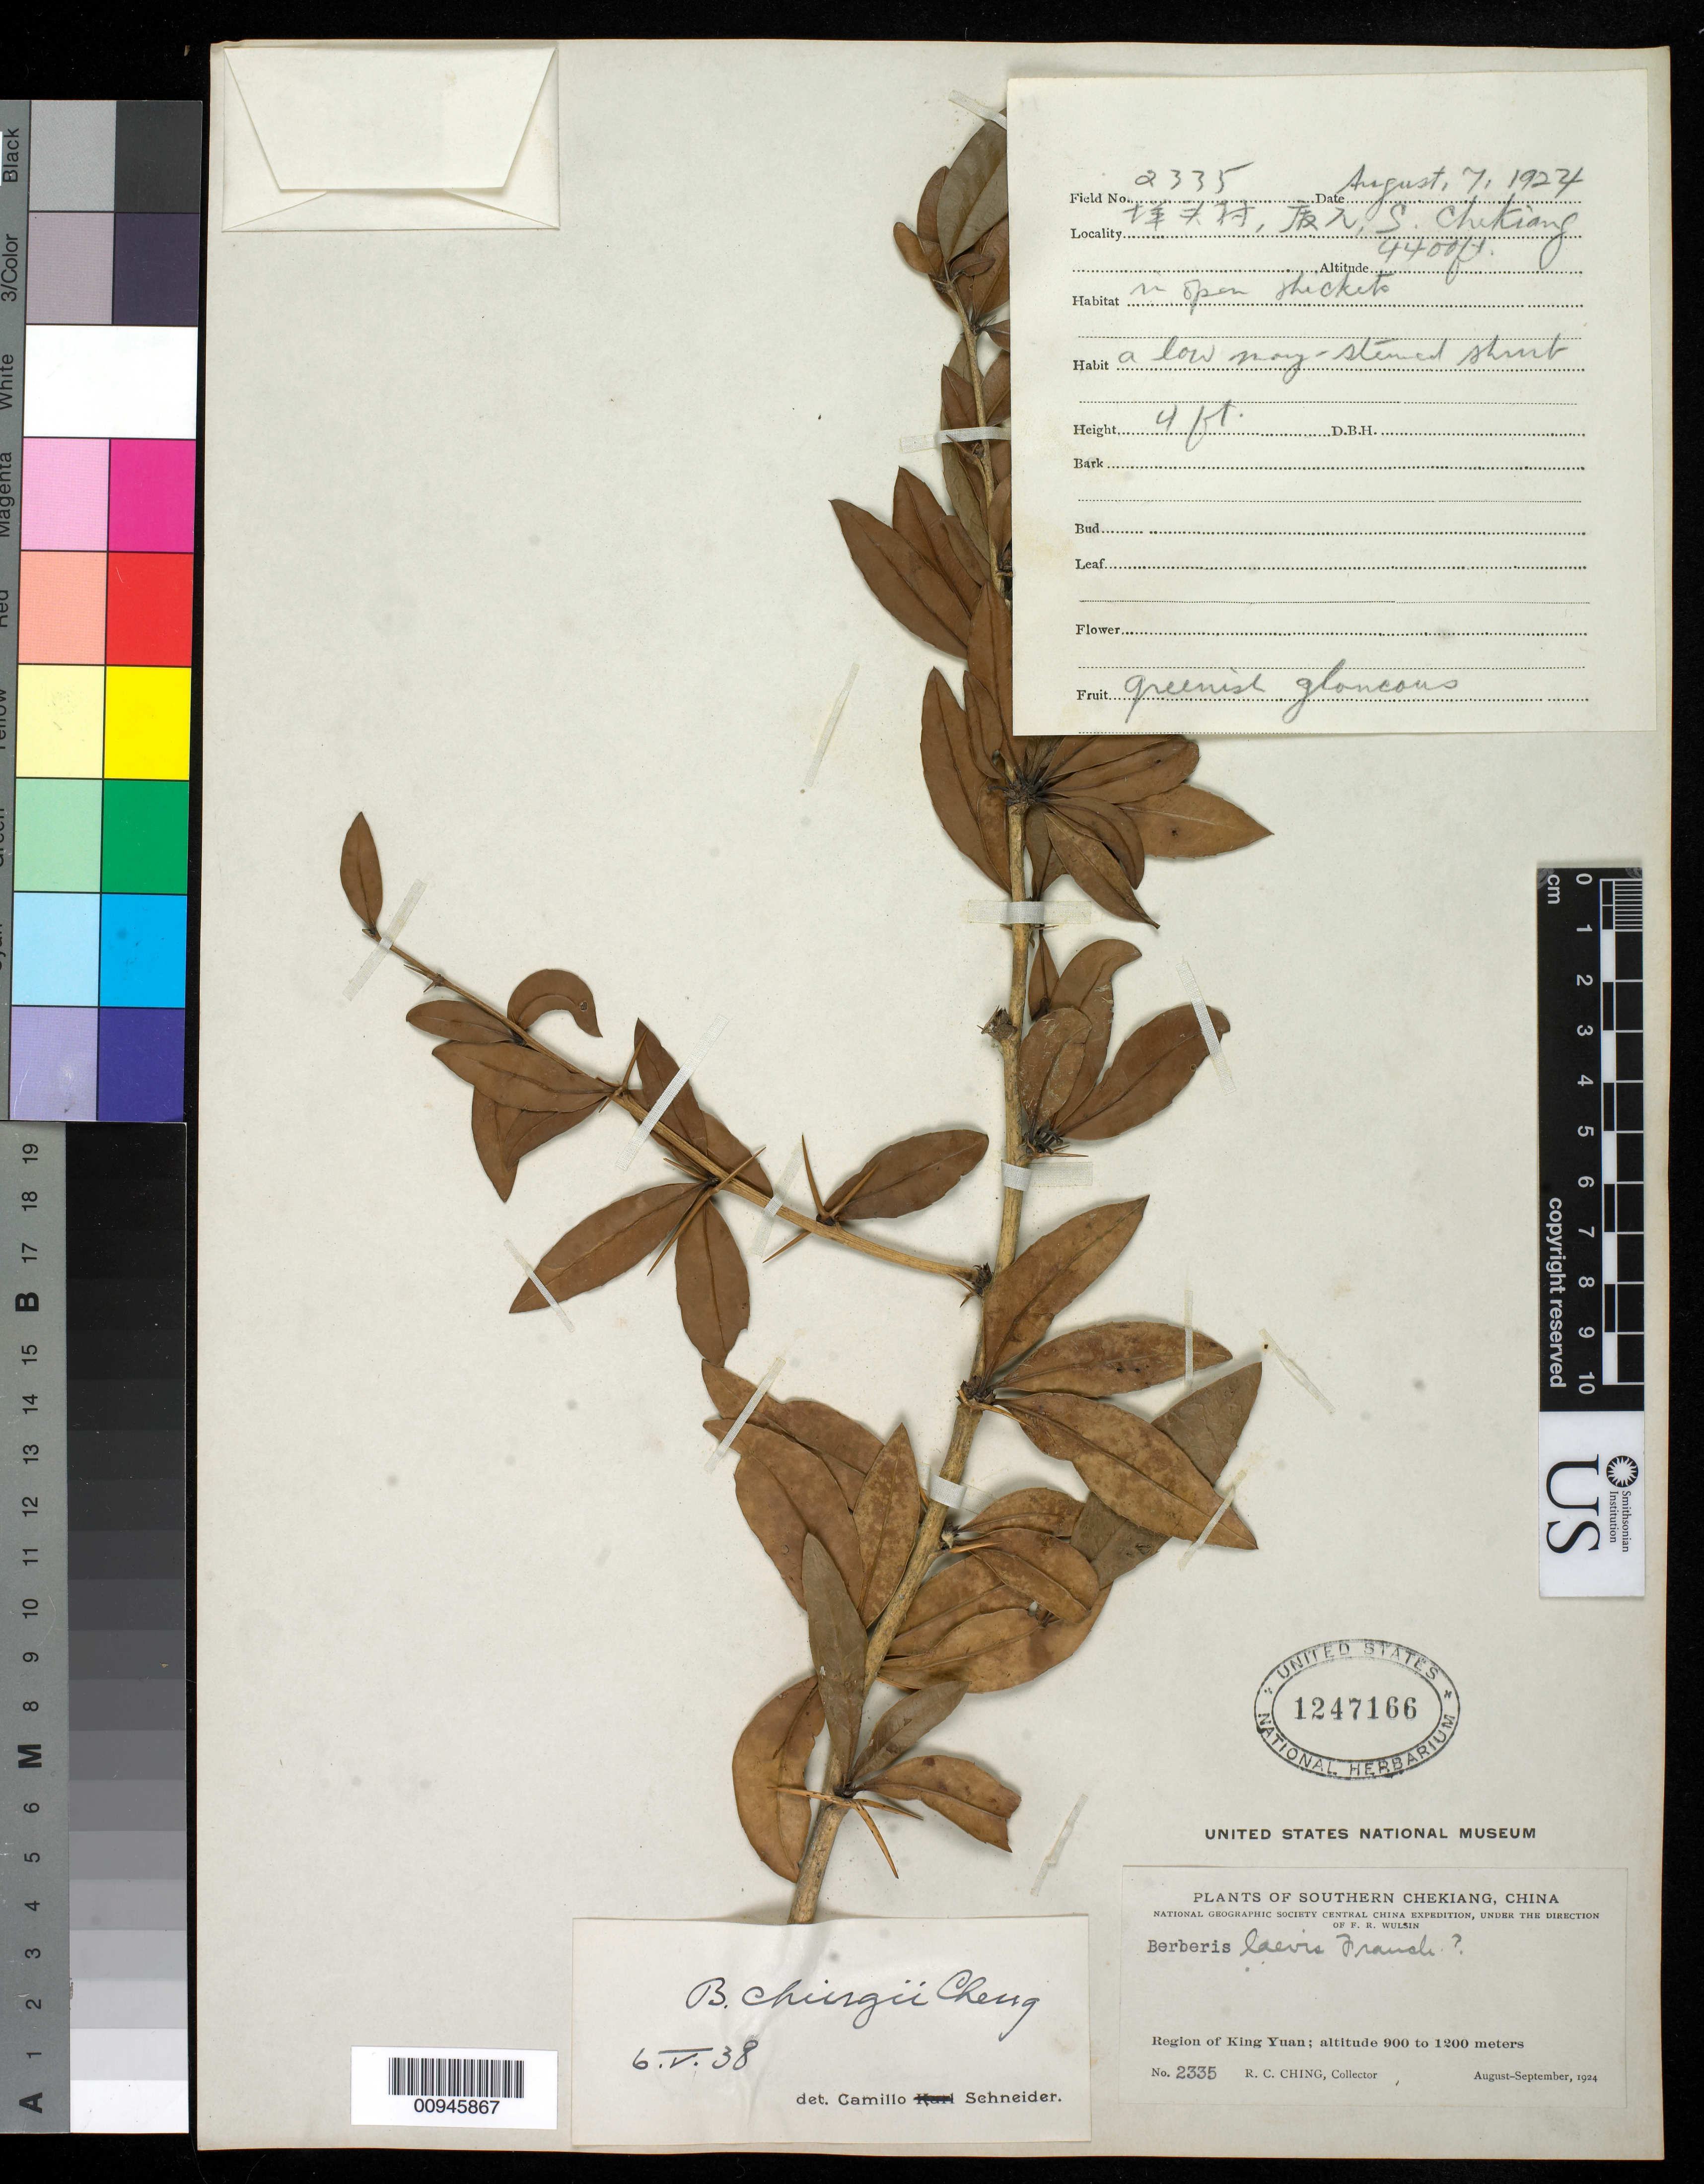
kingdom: Plantae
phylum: Tracheophyta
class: Magnoliopsida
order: Ranunculales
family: Berberidaceae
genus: Berberis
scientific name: Berberis chingii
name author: Cheng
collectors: R. C. Ching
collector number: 2335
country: China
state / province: Zhejiang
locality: King Yuan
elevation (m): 1341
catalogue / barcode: US 1247166